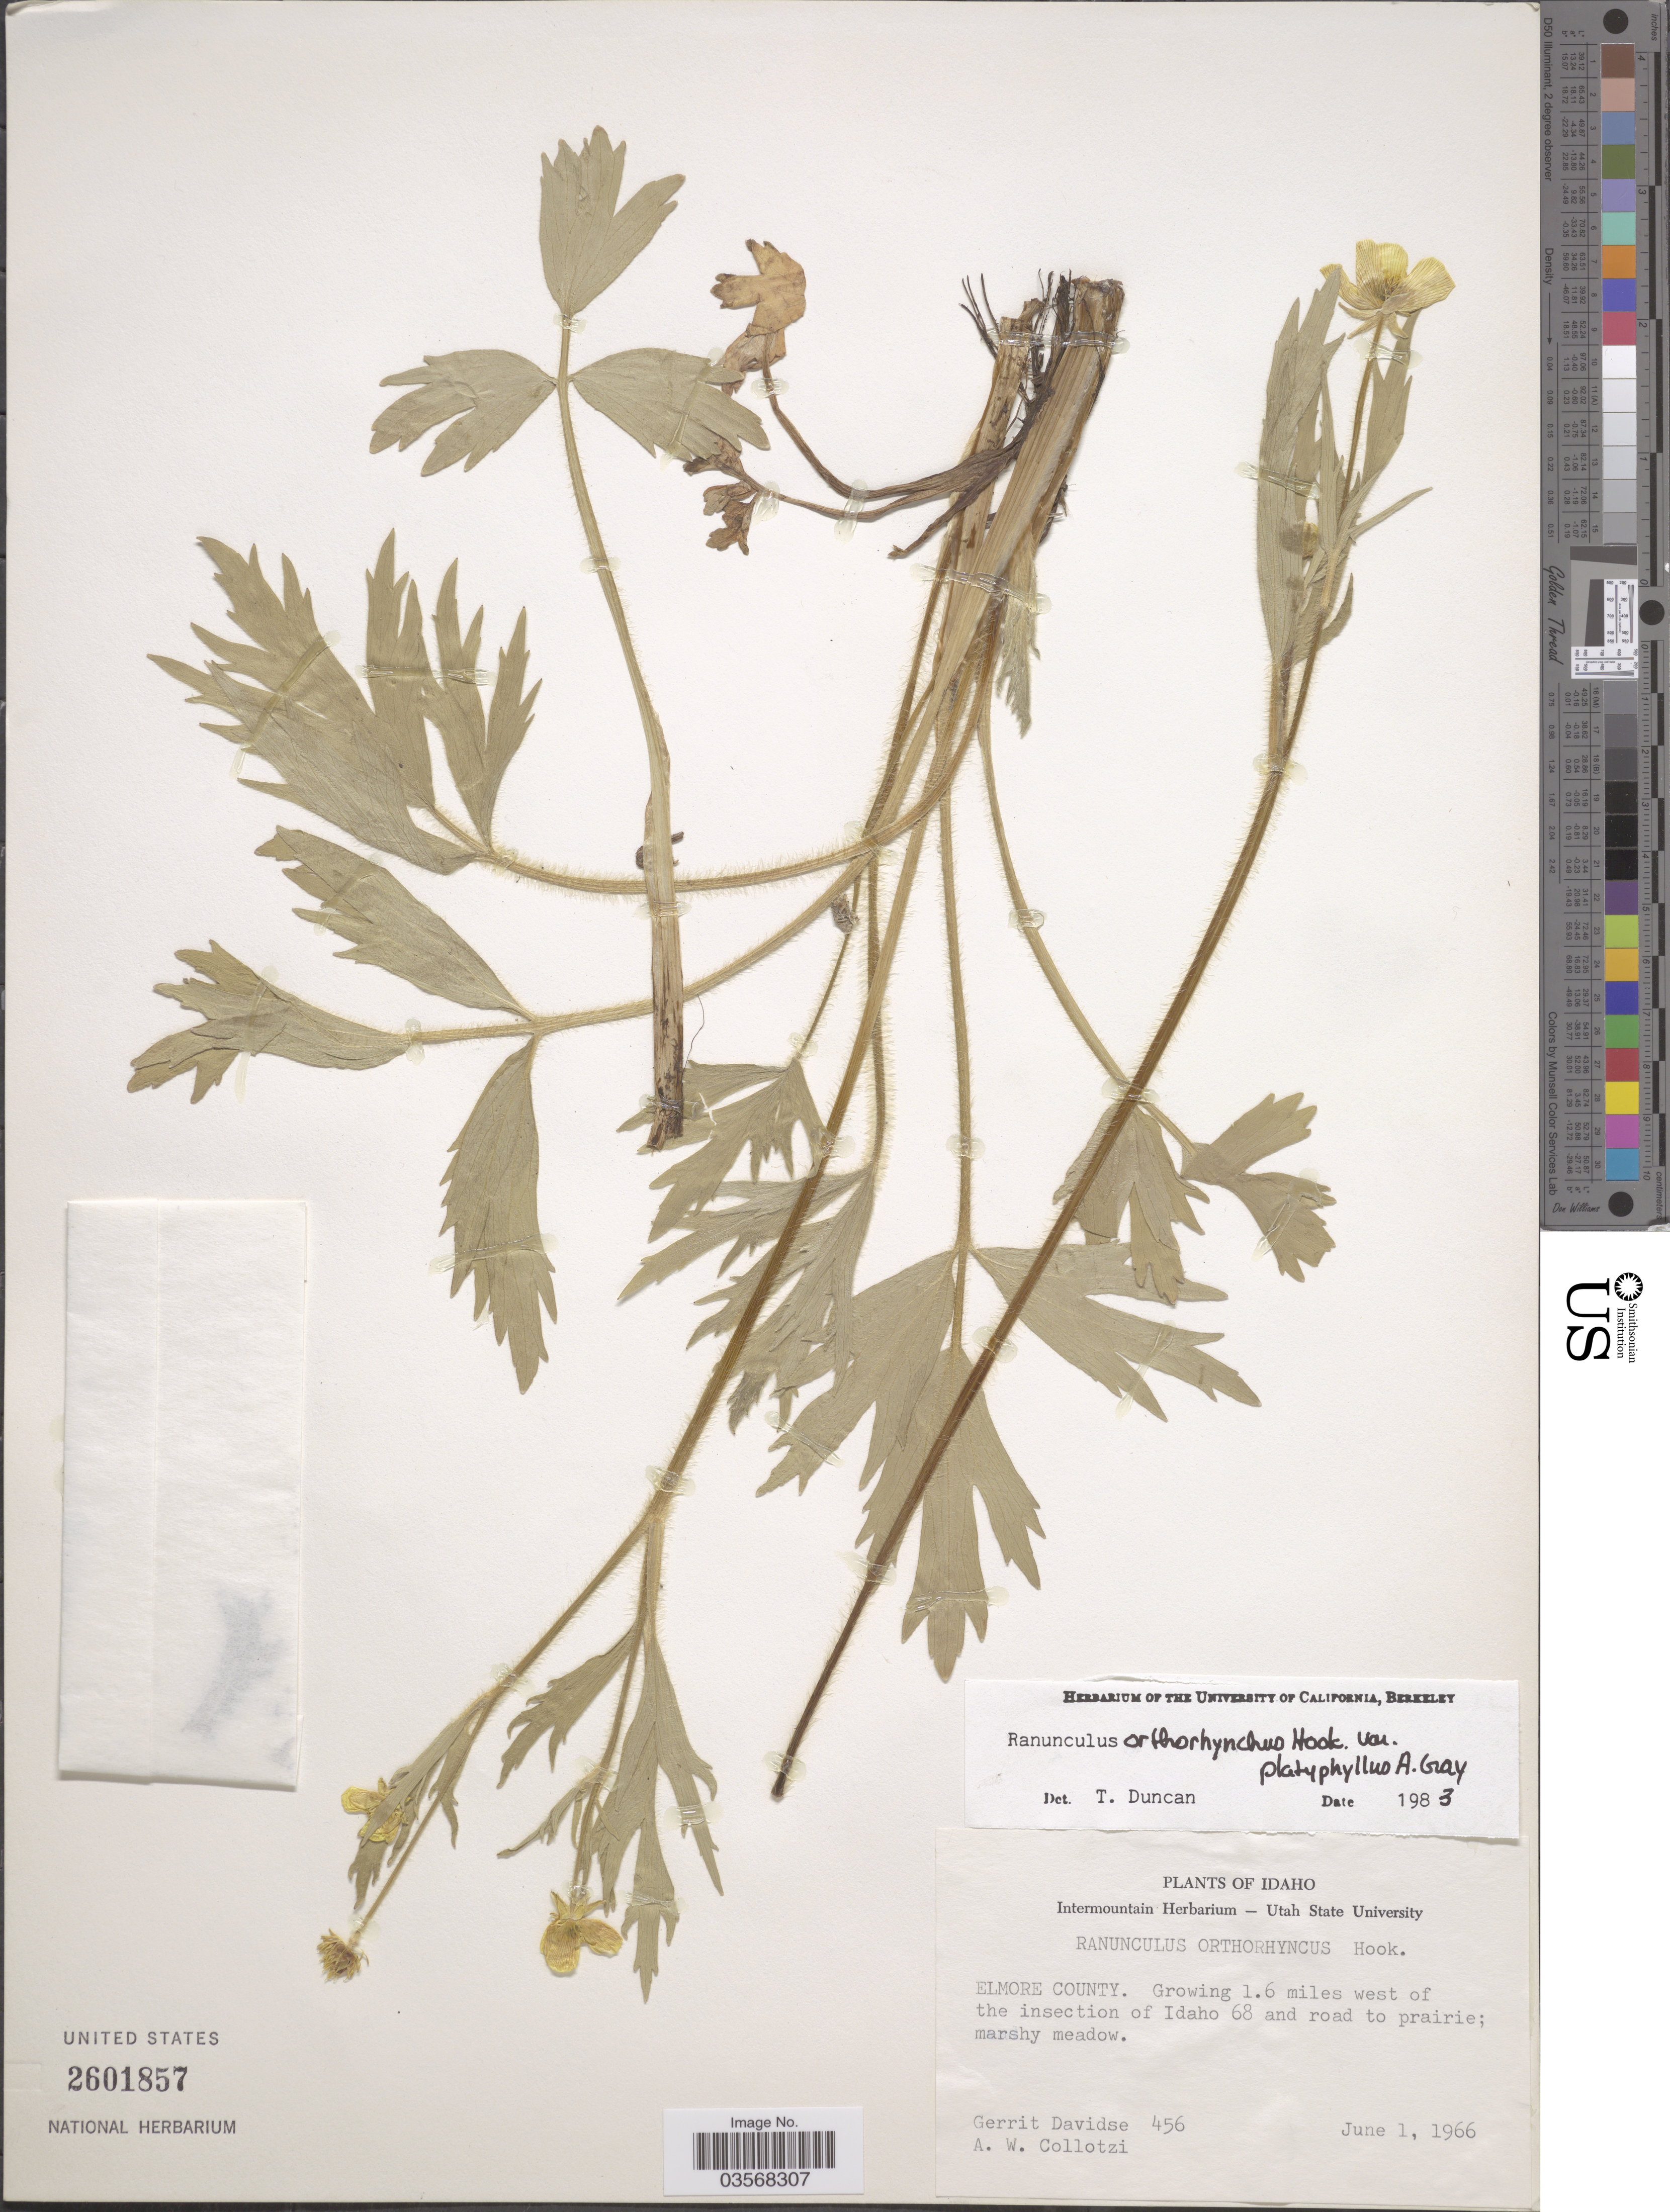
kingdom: Plantae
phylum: Tracheophyta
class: Magnoliopsida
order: Ranunculales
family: Ranunculaceae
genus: Ranunculus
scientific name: Ranunculus orthorhynchus var. platyphyllus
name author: A. Gray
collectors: G. Davidse & A. W. Collotzi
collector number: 456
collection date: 1966-06-01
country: United States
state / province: Idaho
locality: Elmore County. Growing 1.6 miles west of the insection of Idaho 68.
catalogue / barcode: US 2601857